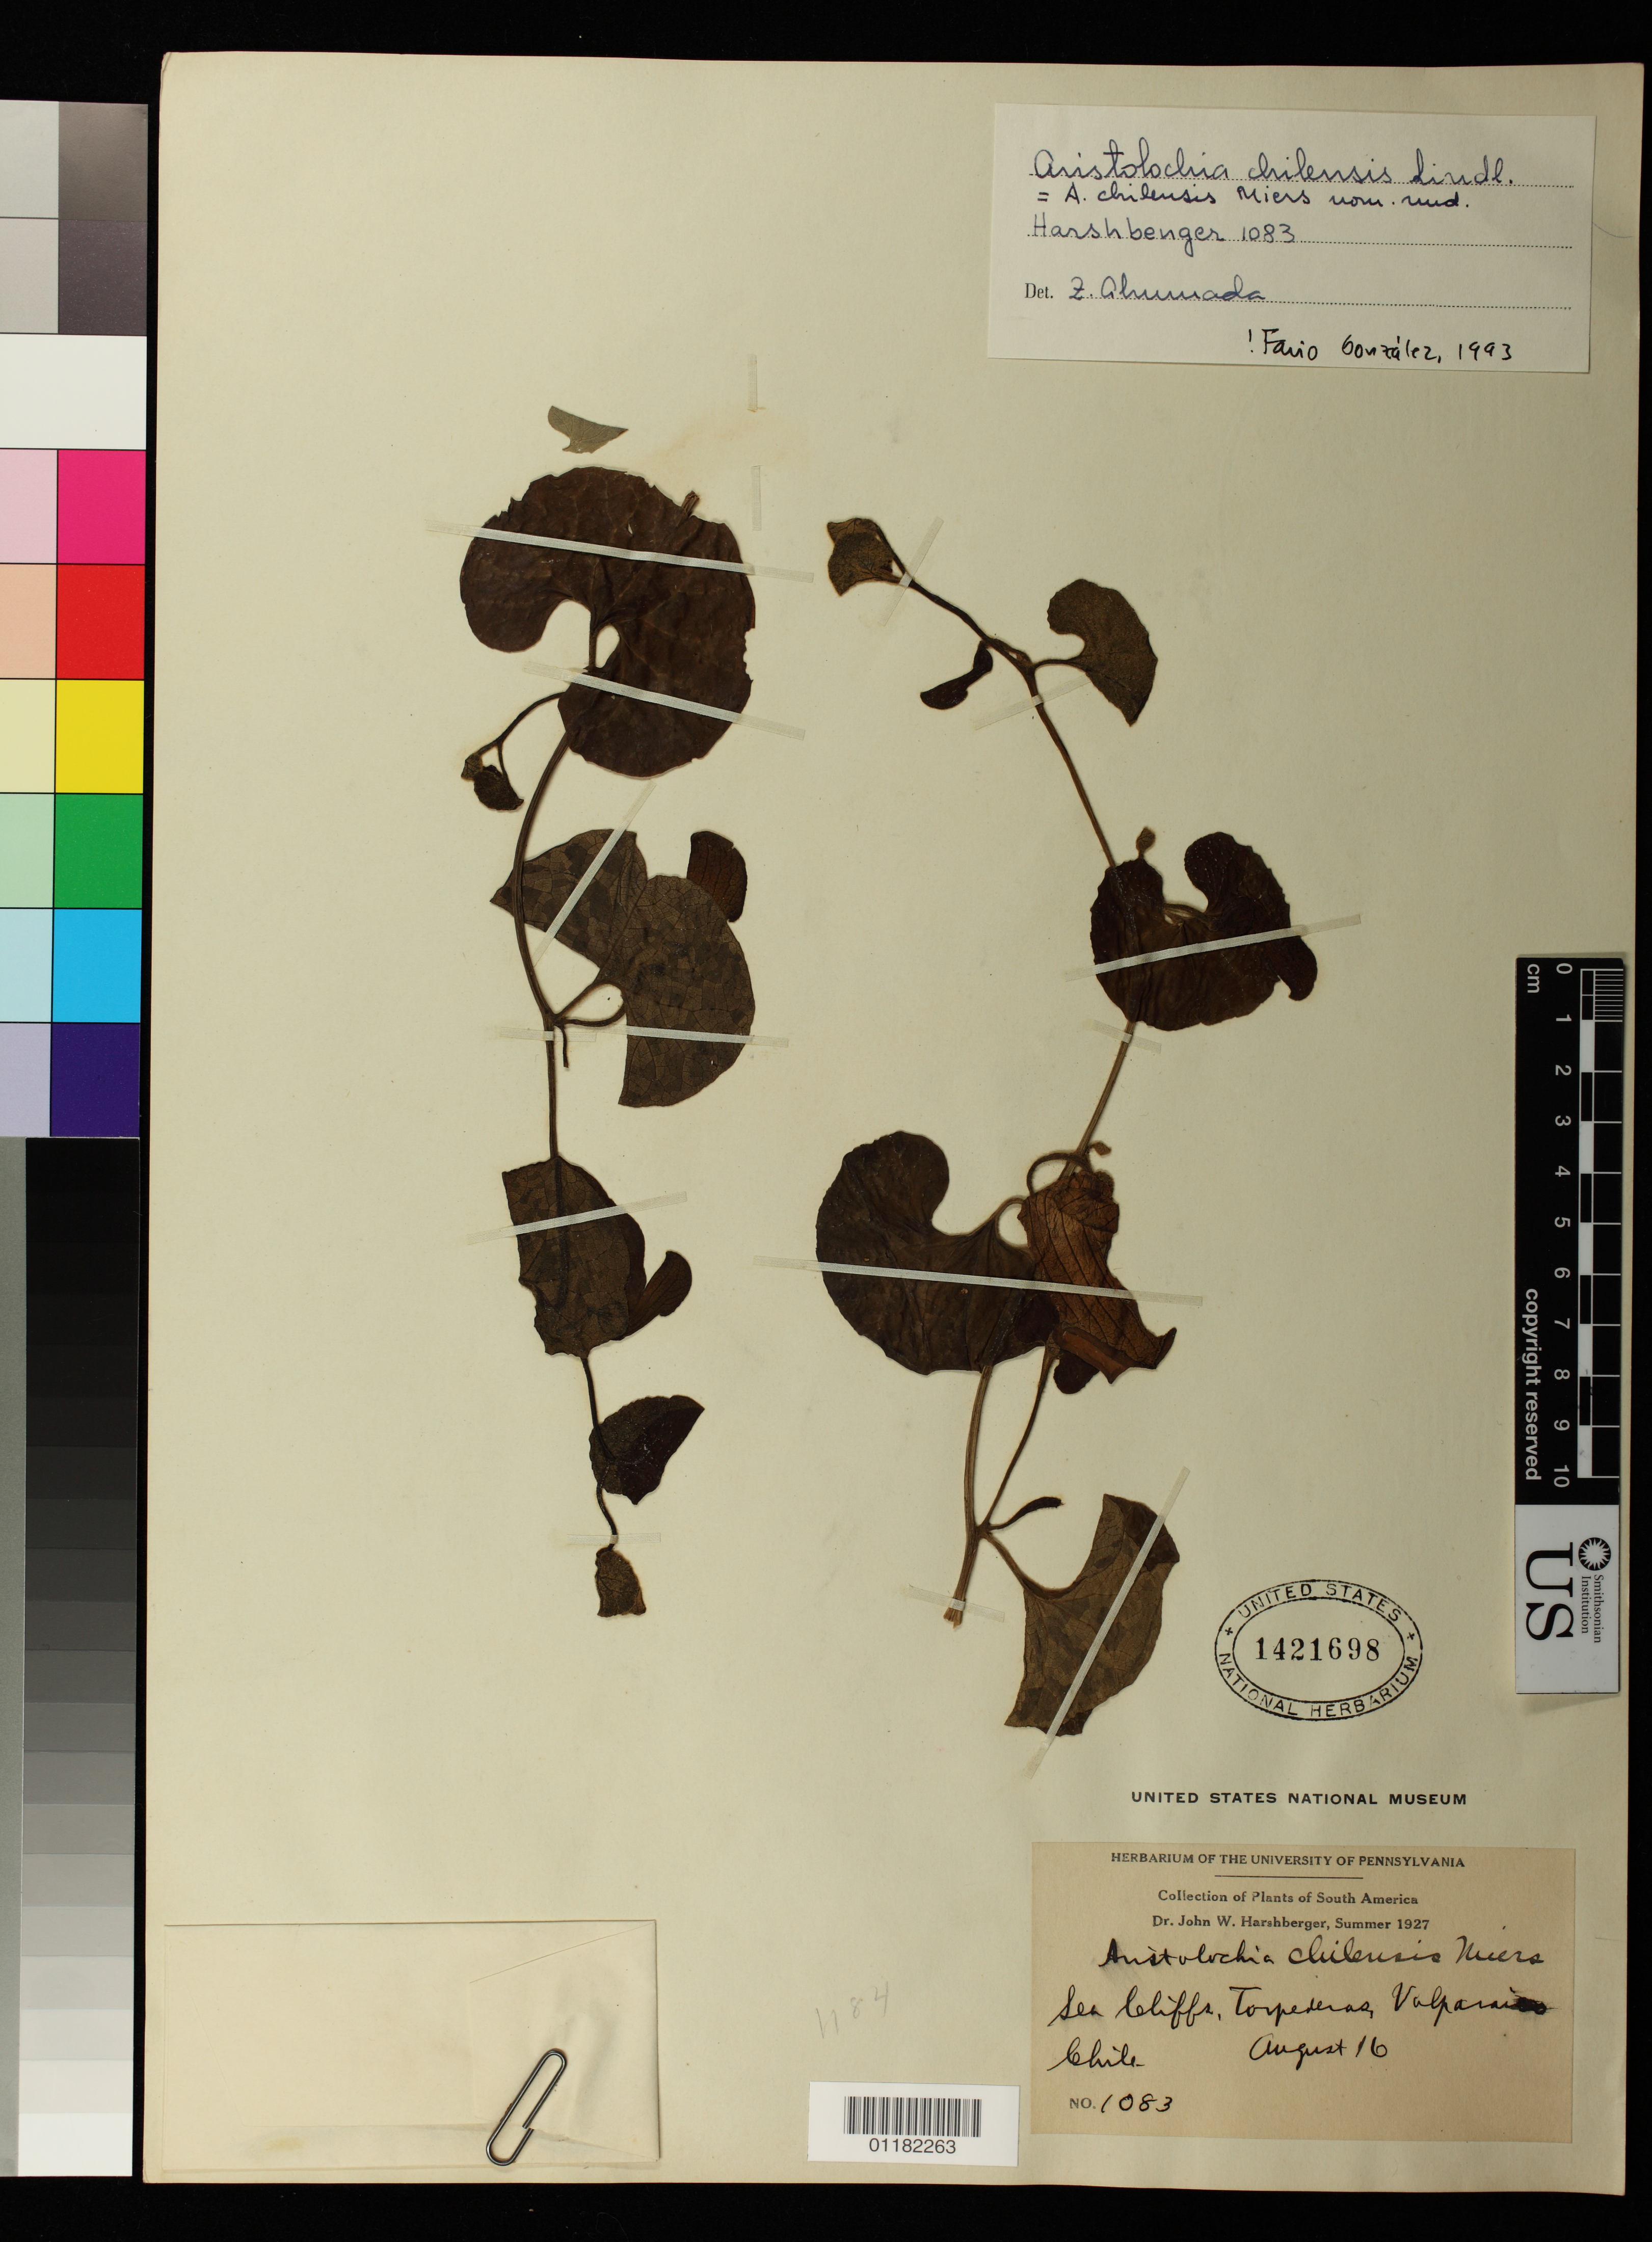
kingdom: Plantae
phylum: Tracheophyta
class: Magnoliopsida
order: Piperales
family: Aristolochiaceae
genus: Aristolochia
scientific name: Aristolochia chilensis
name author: E.L. Bridges ex Lindl.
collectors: J. W. Harshberger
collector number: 1083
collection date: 1927-08-16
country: Chile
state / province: Valparaíso (V)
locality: Torpederas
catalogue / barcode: US 1421698